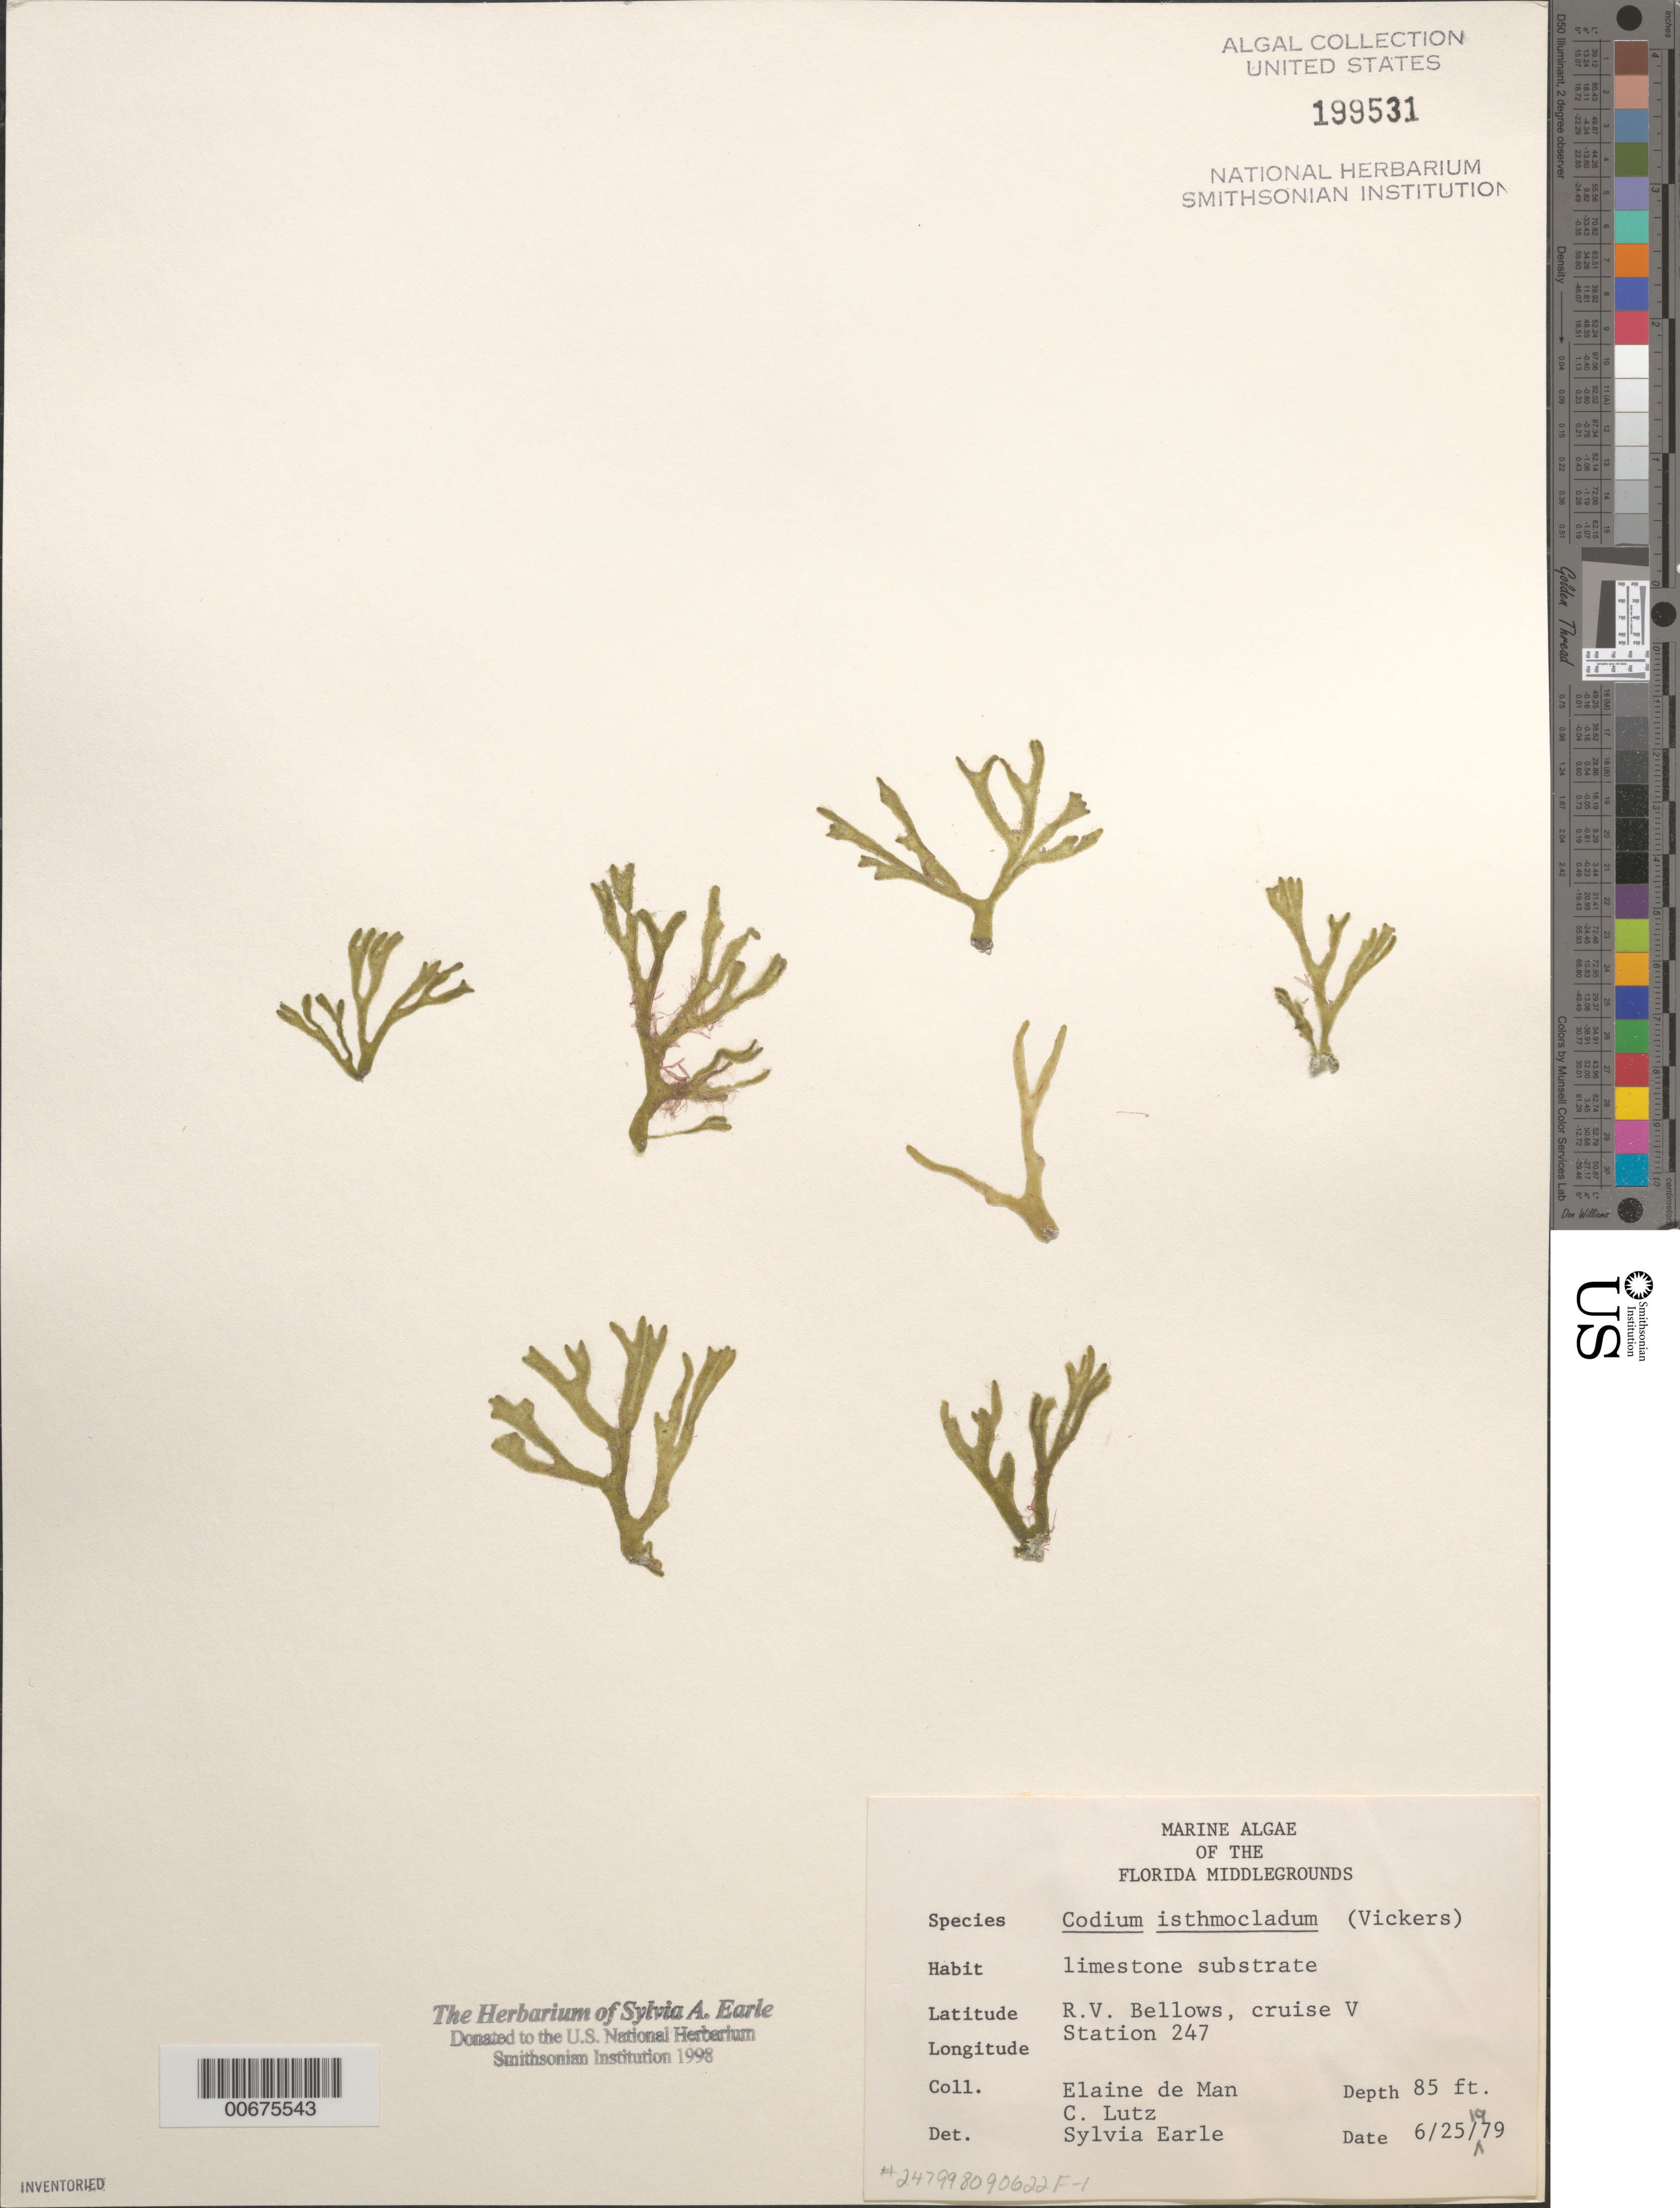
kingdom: Plantae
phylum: Chlorophyta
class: Ulvophyceae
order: Bryopsidales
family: Codiaceae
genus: Codium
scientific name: Codium isthmocladum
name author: Vickers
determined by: Earle, S. A.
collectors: E. de Man & C. Lutz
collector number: Station 247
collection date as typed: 25 Jun 1979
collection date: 1979-06-25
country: United States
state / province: Florida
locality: Florida Middle Grounds, Gulf of Mexico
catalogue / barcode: US 199531